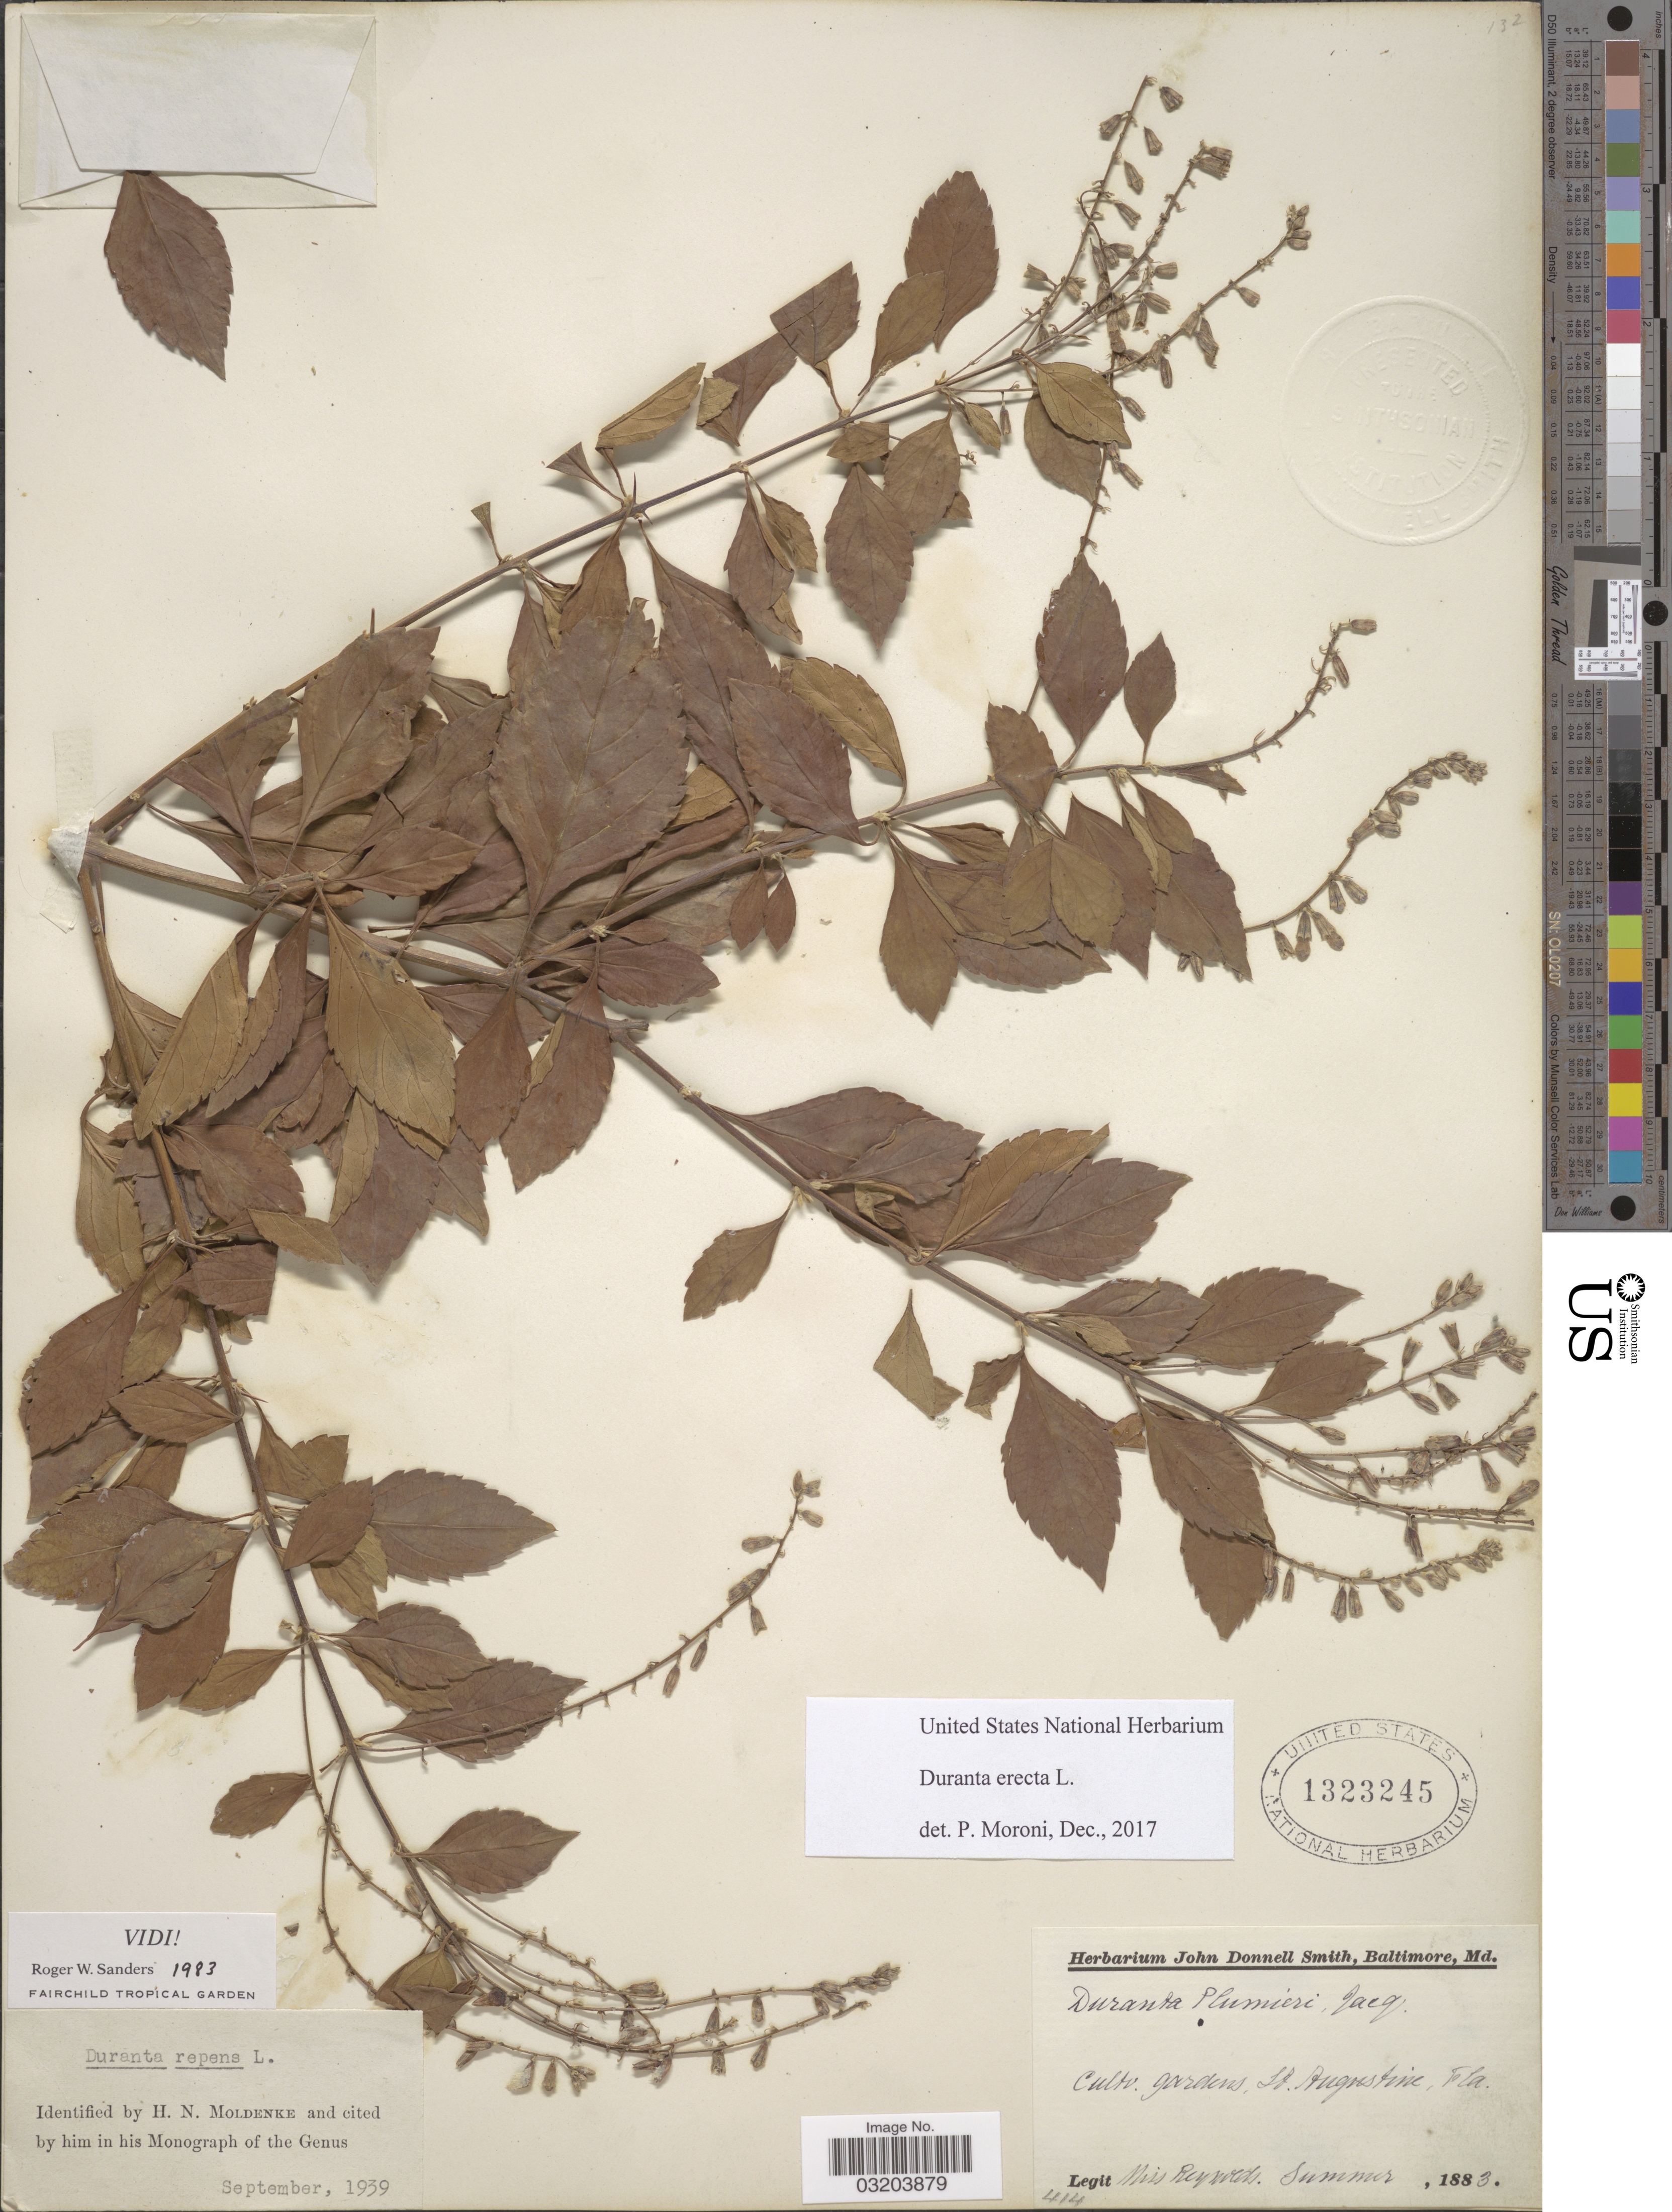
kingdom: Plantae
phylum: Tracheophyta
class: Magnoliopsida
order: Lamiales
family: Verbenaceae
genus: Duranta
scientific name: Duranta erecta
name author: L.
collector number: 414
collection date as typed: Summer 1883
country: United States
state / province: Florida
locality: Cult. gardens, St. Augustine.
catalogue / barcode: US 1323245